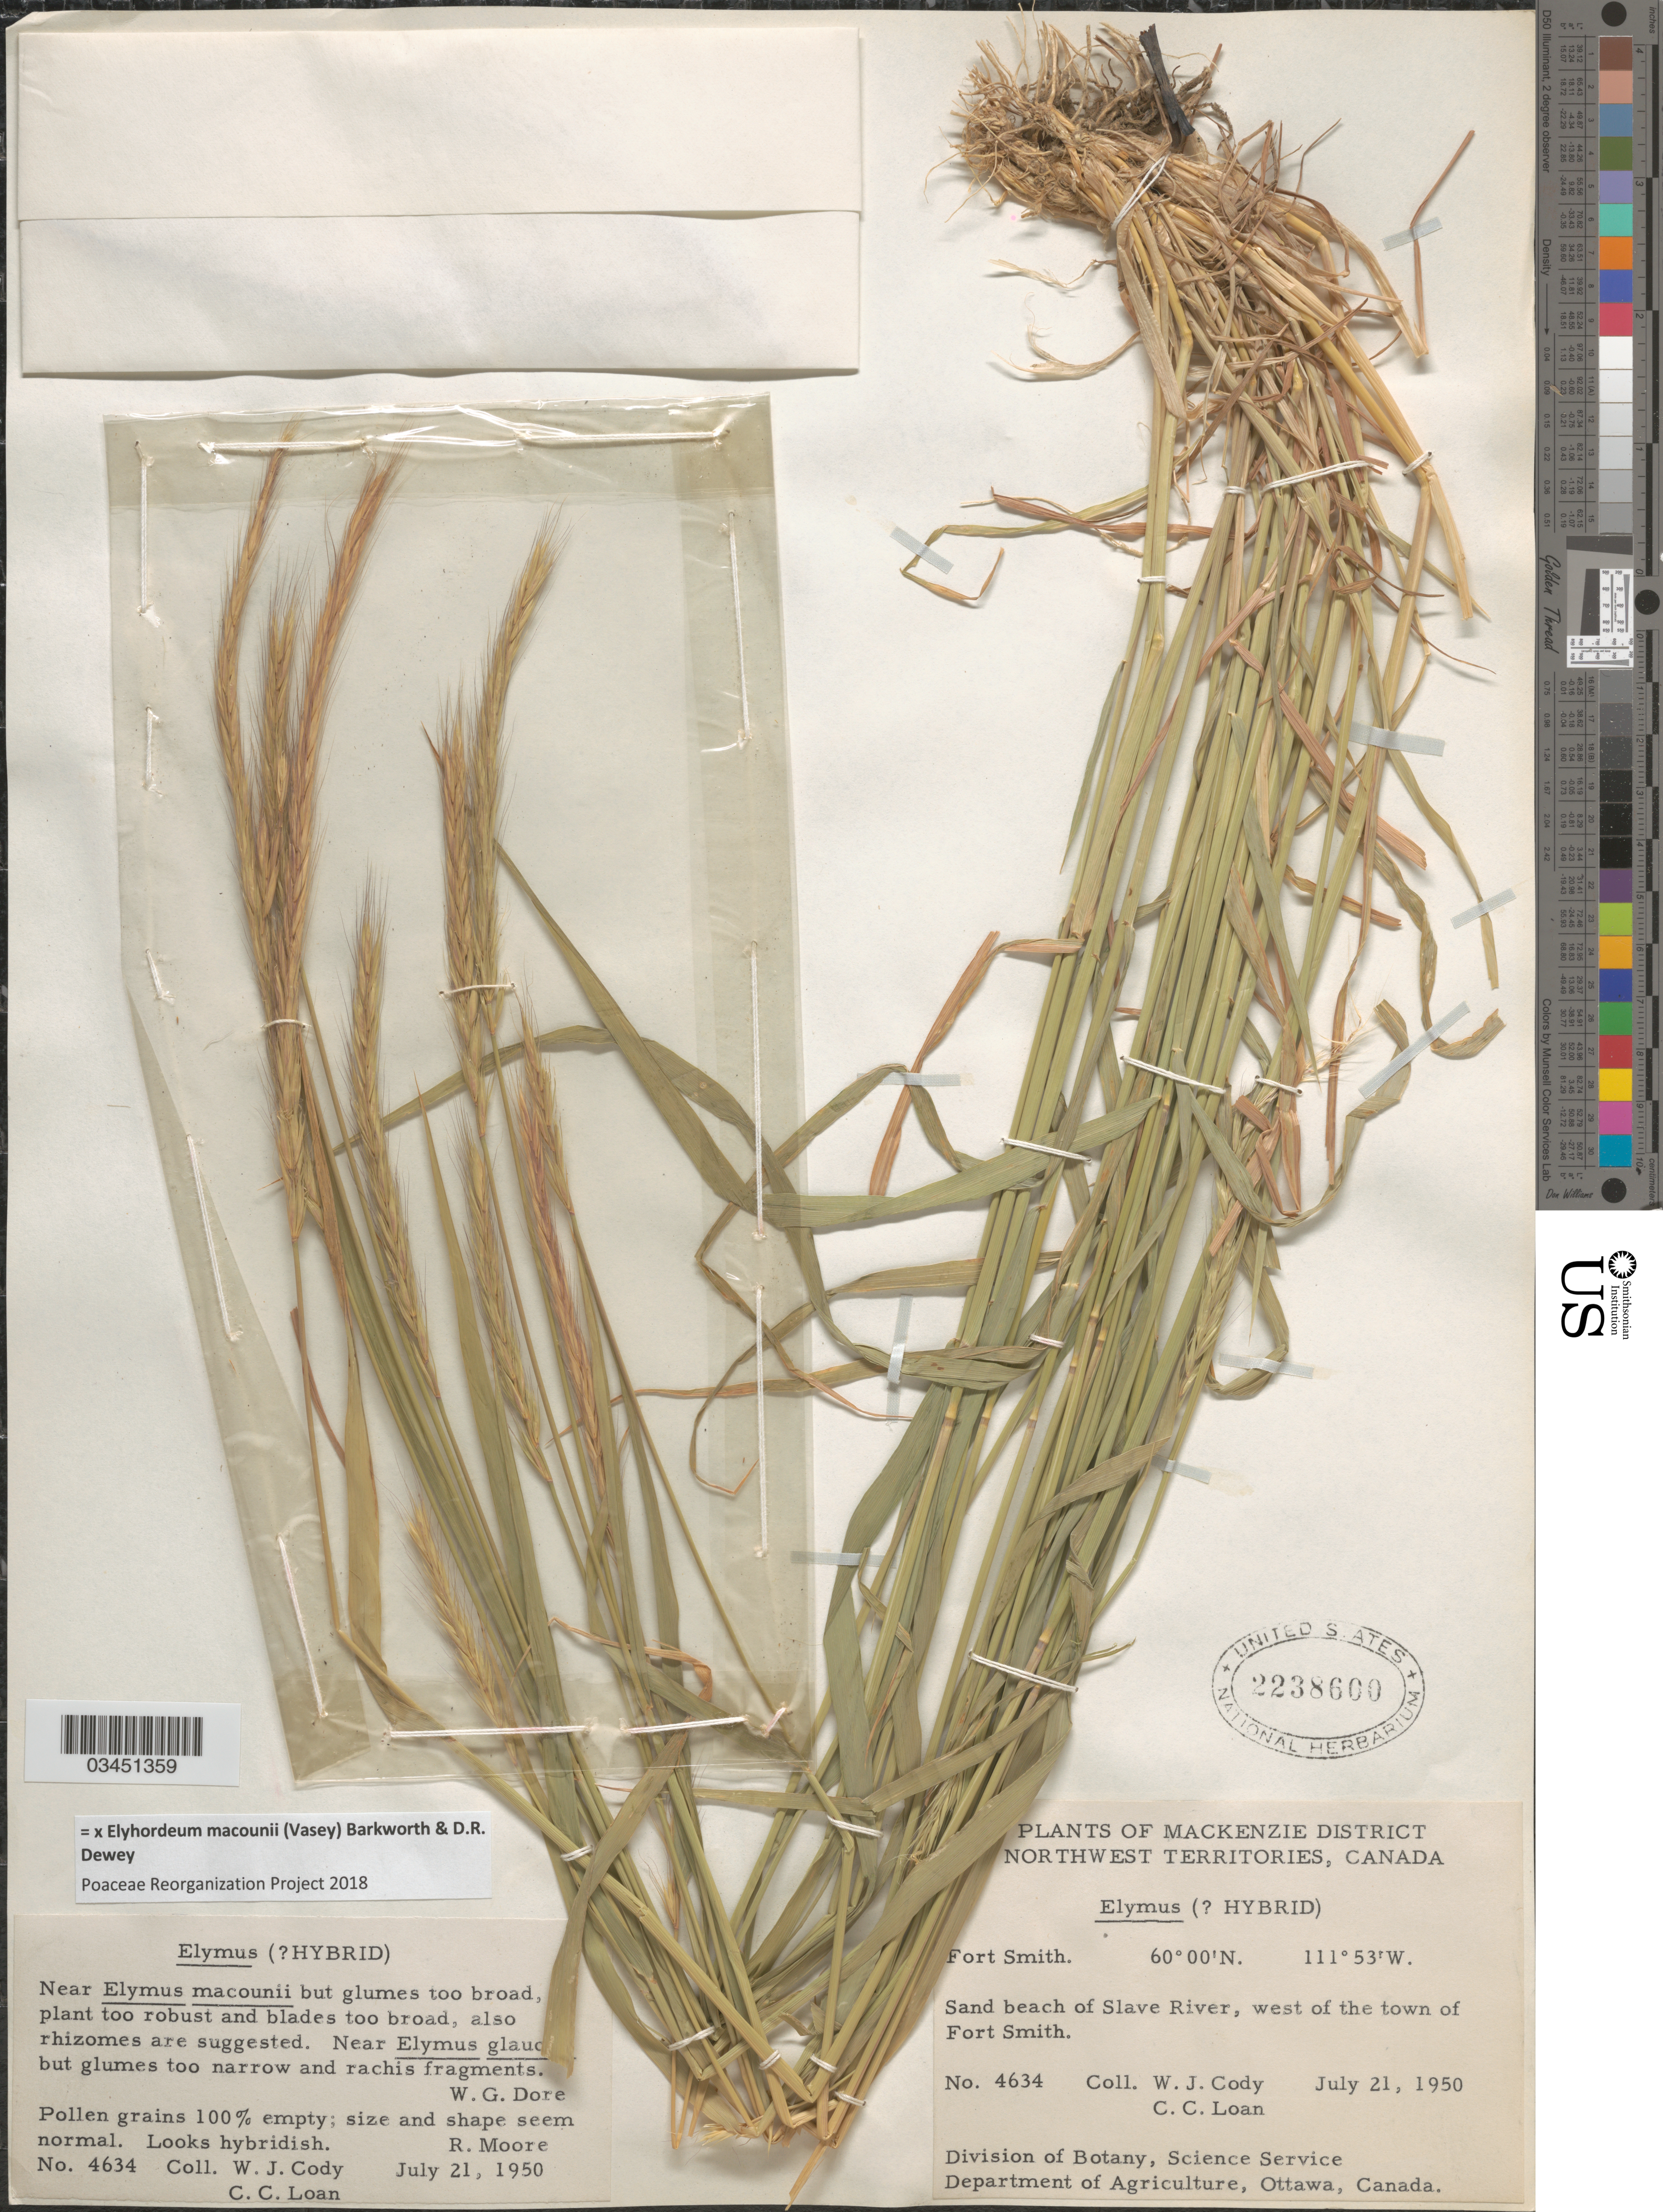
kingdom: Plantae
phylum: Tracheophyta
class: Liliopsida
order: Poales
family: Poaceae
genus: Elyhordeum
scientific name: x Elyhordeum macounii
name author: (Vasey) Barkworth & Dewey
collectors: W. Cody & C. Loan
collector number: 4634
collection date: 1950-07-21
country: Canada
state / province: Northwest Territories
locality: Mackenzie District. Fort Smith. Sand beach of Slave River, west of the town of Fort Smith.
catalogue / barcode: US 2238600